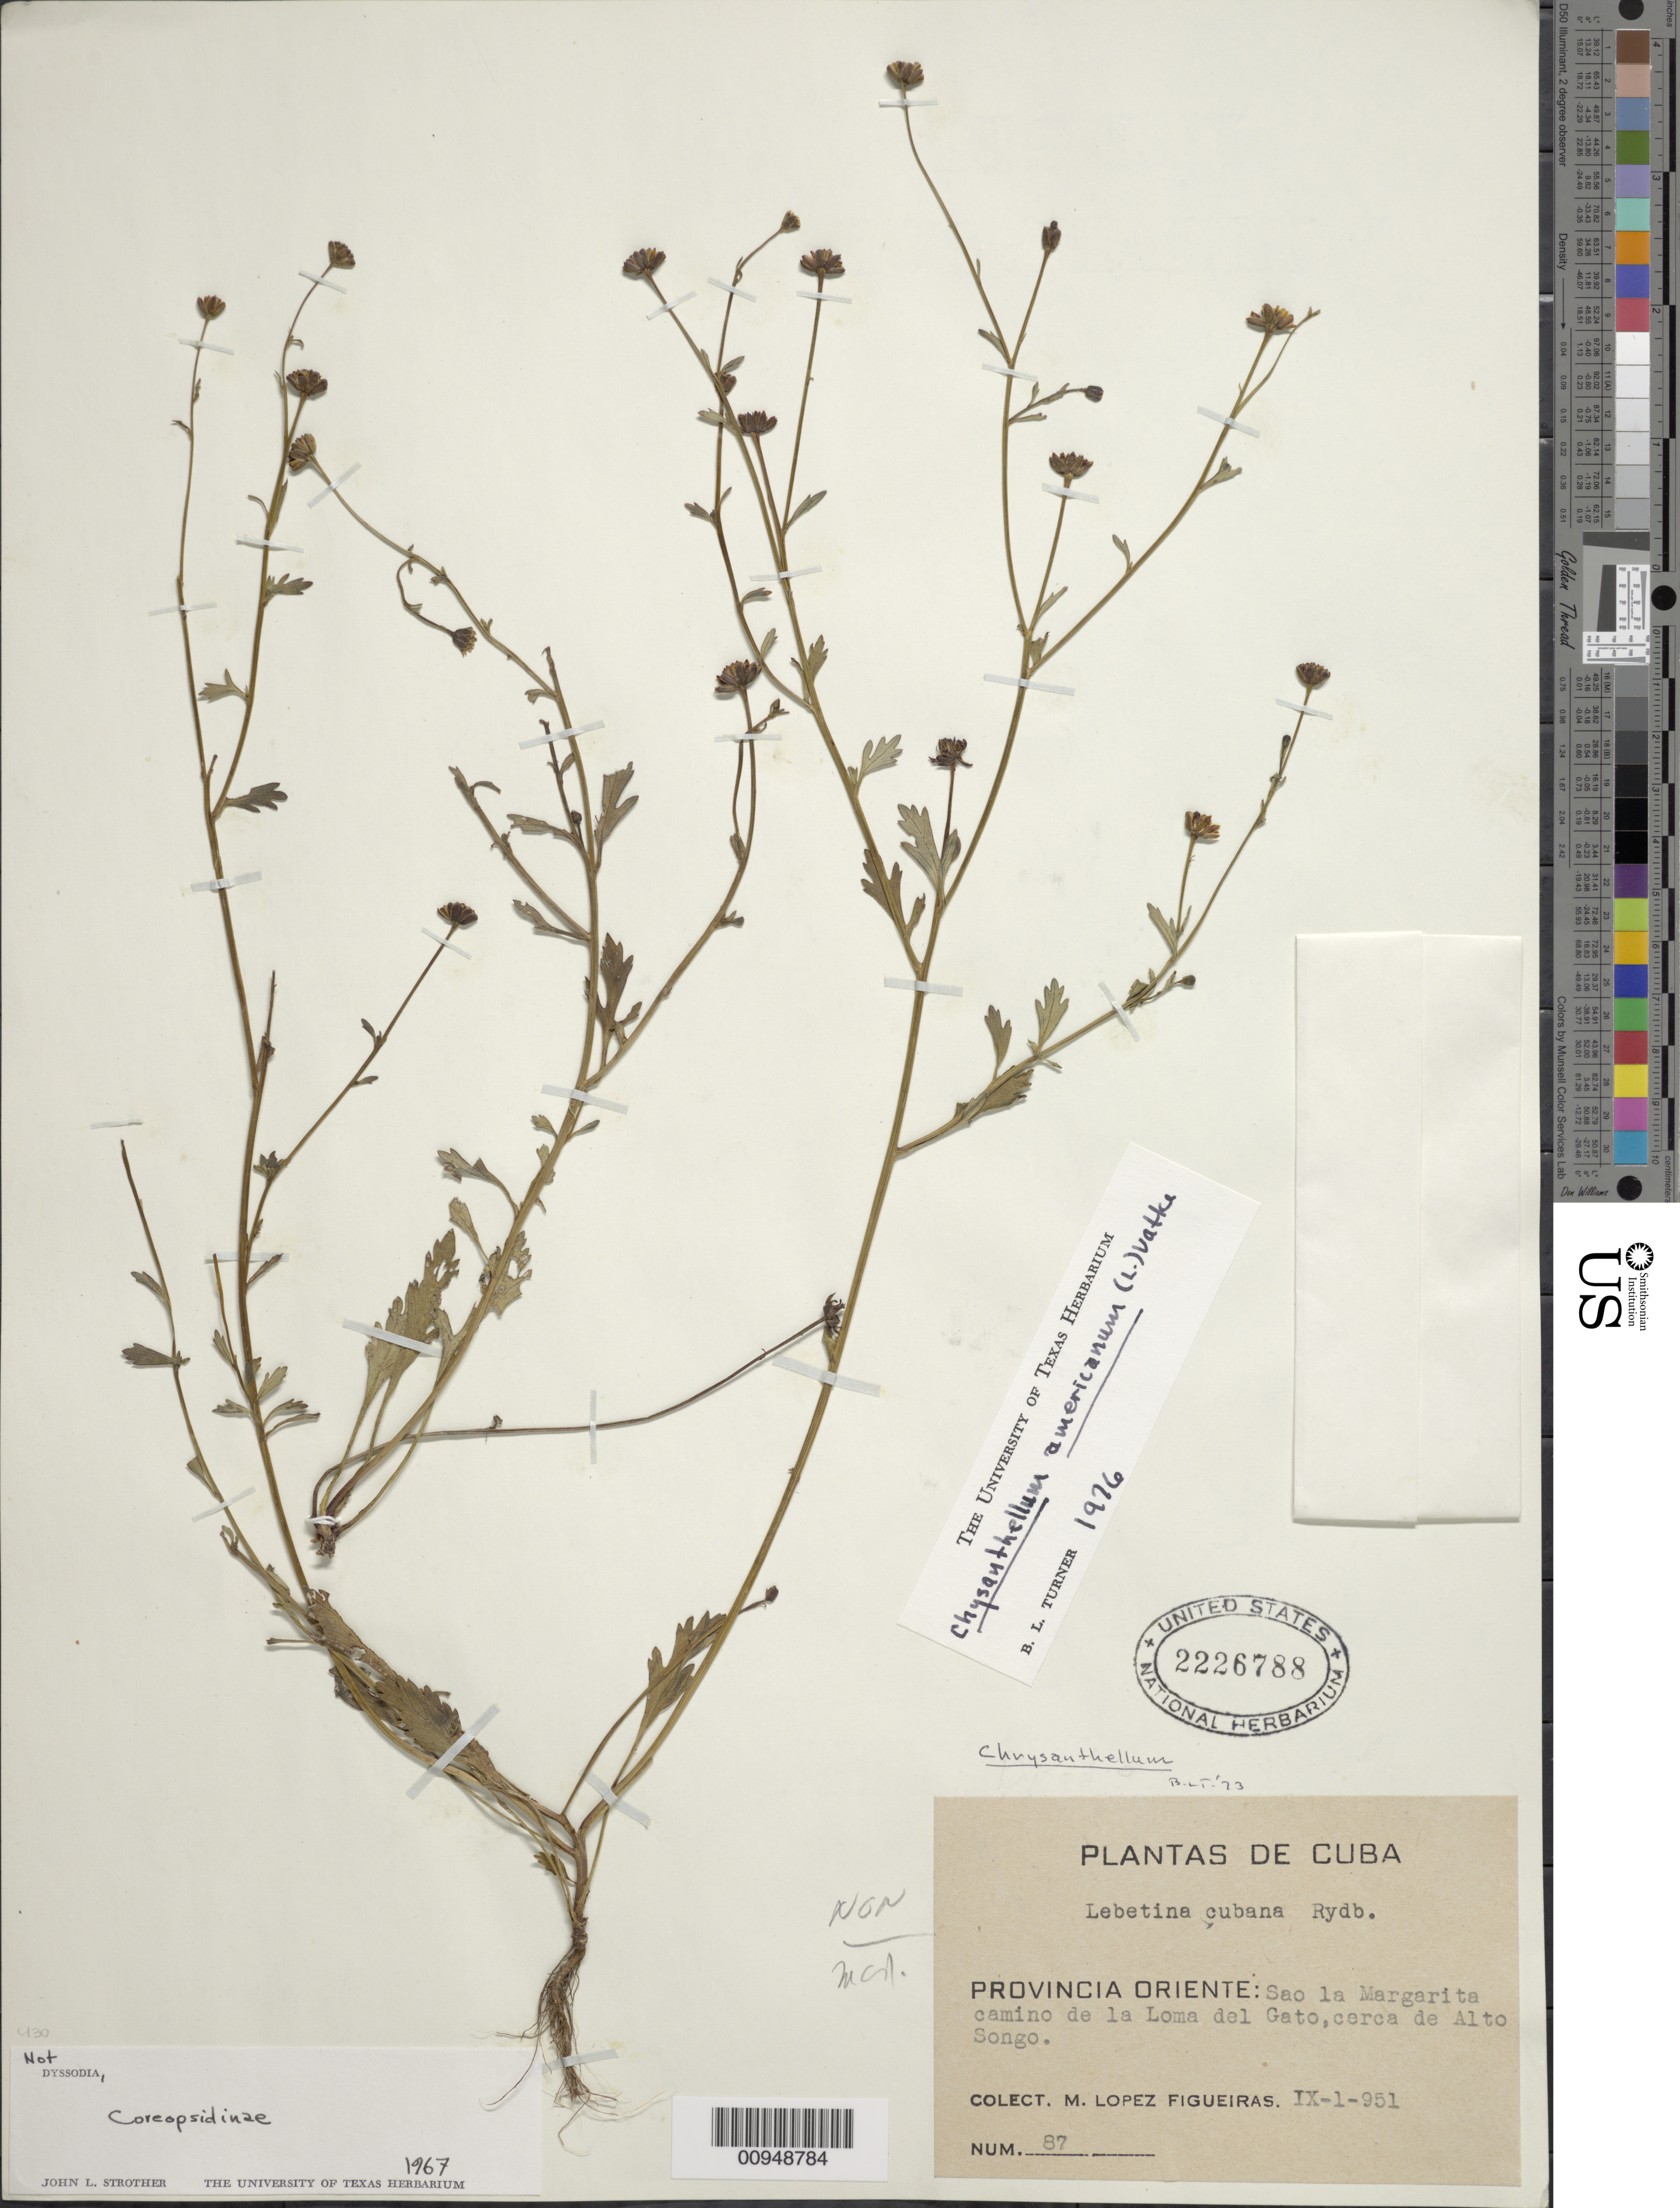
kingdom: Plantae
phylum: Tracheophyta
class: Magnoliopsida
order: Asterales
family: Asteraceae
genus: Chrysanthellum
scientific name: Chrysanthellum americanum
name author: (L.) Vatke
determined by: Turner, B. L.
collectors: M. López Figueiras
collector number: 87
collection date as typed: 01 Sep 1951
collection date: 1951-09-01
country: Cuba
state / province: Oriente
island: Cuba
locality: Sao la Margarita camino de la Loma del Gato, cerca de Alto Songo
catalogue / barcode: US 2226788